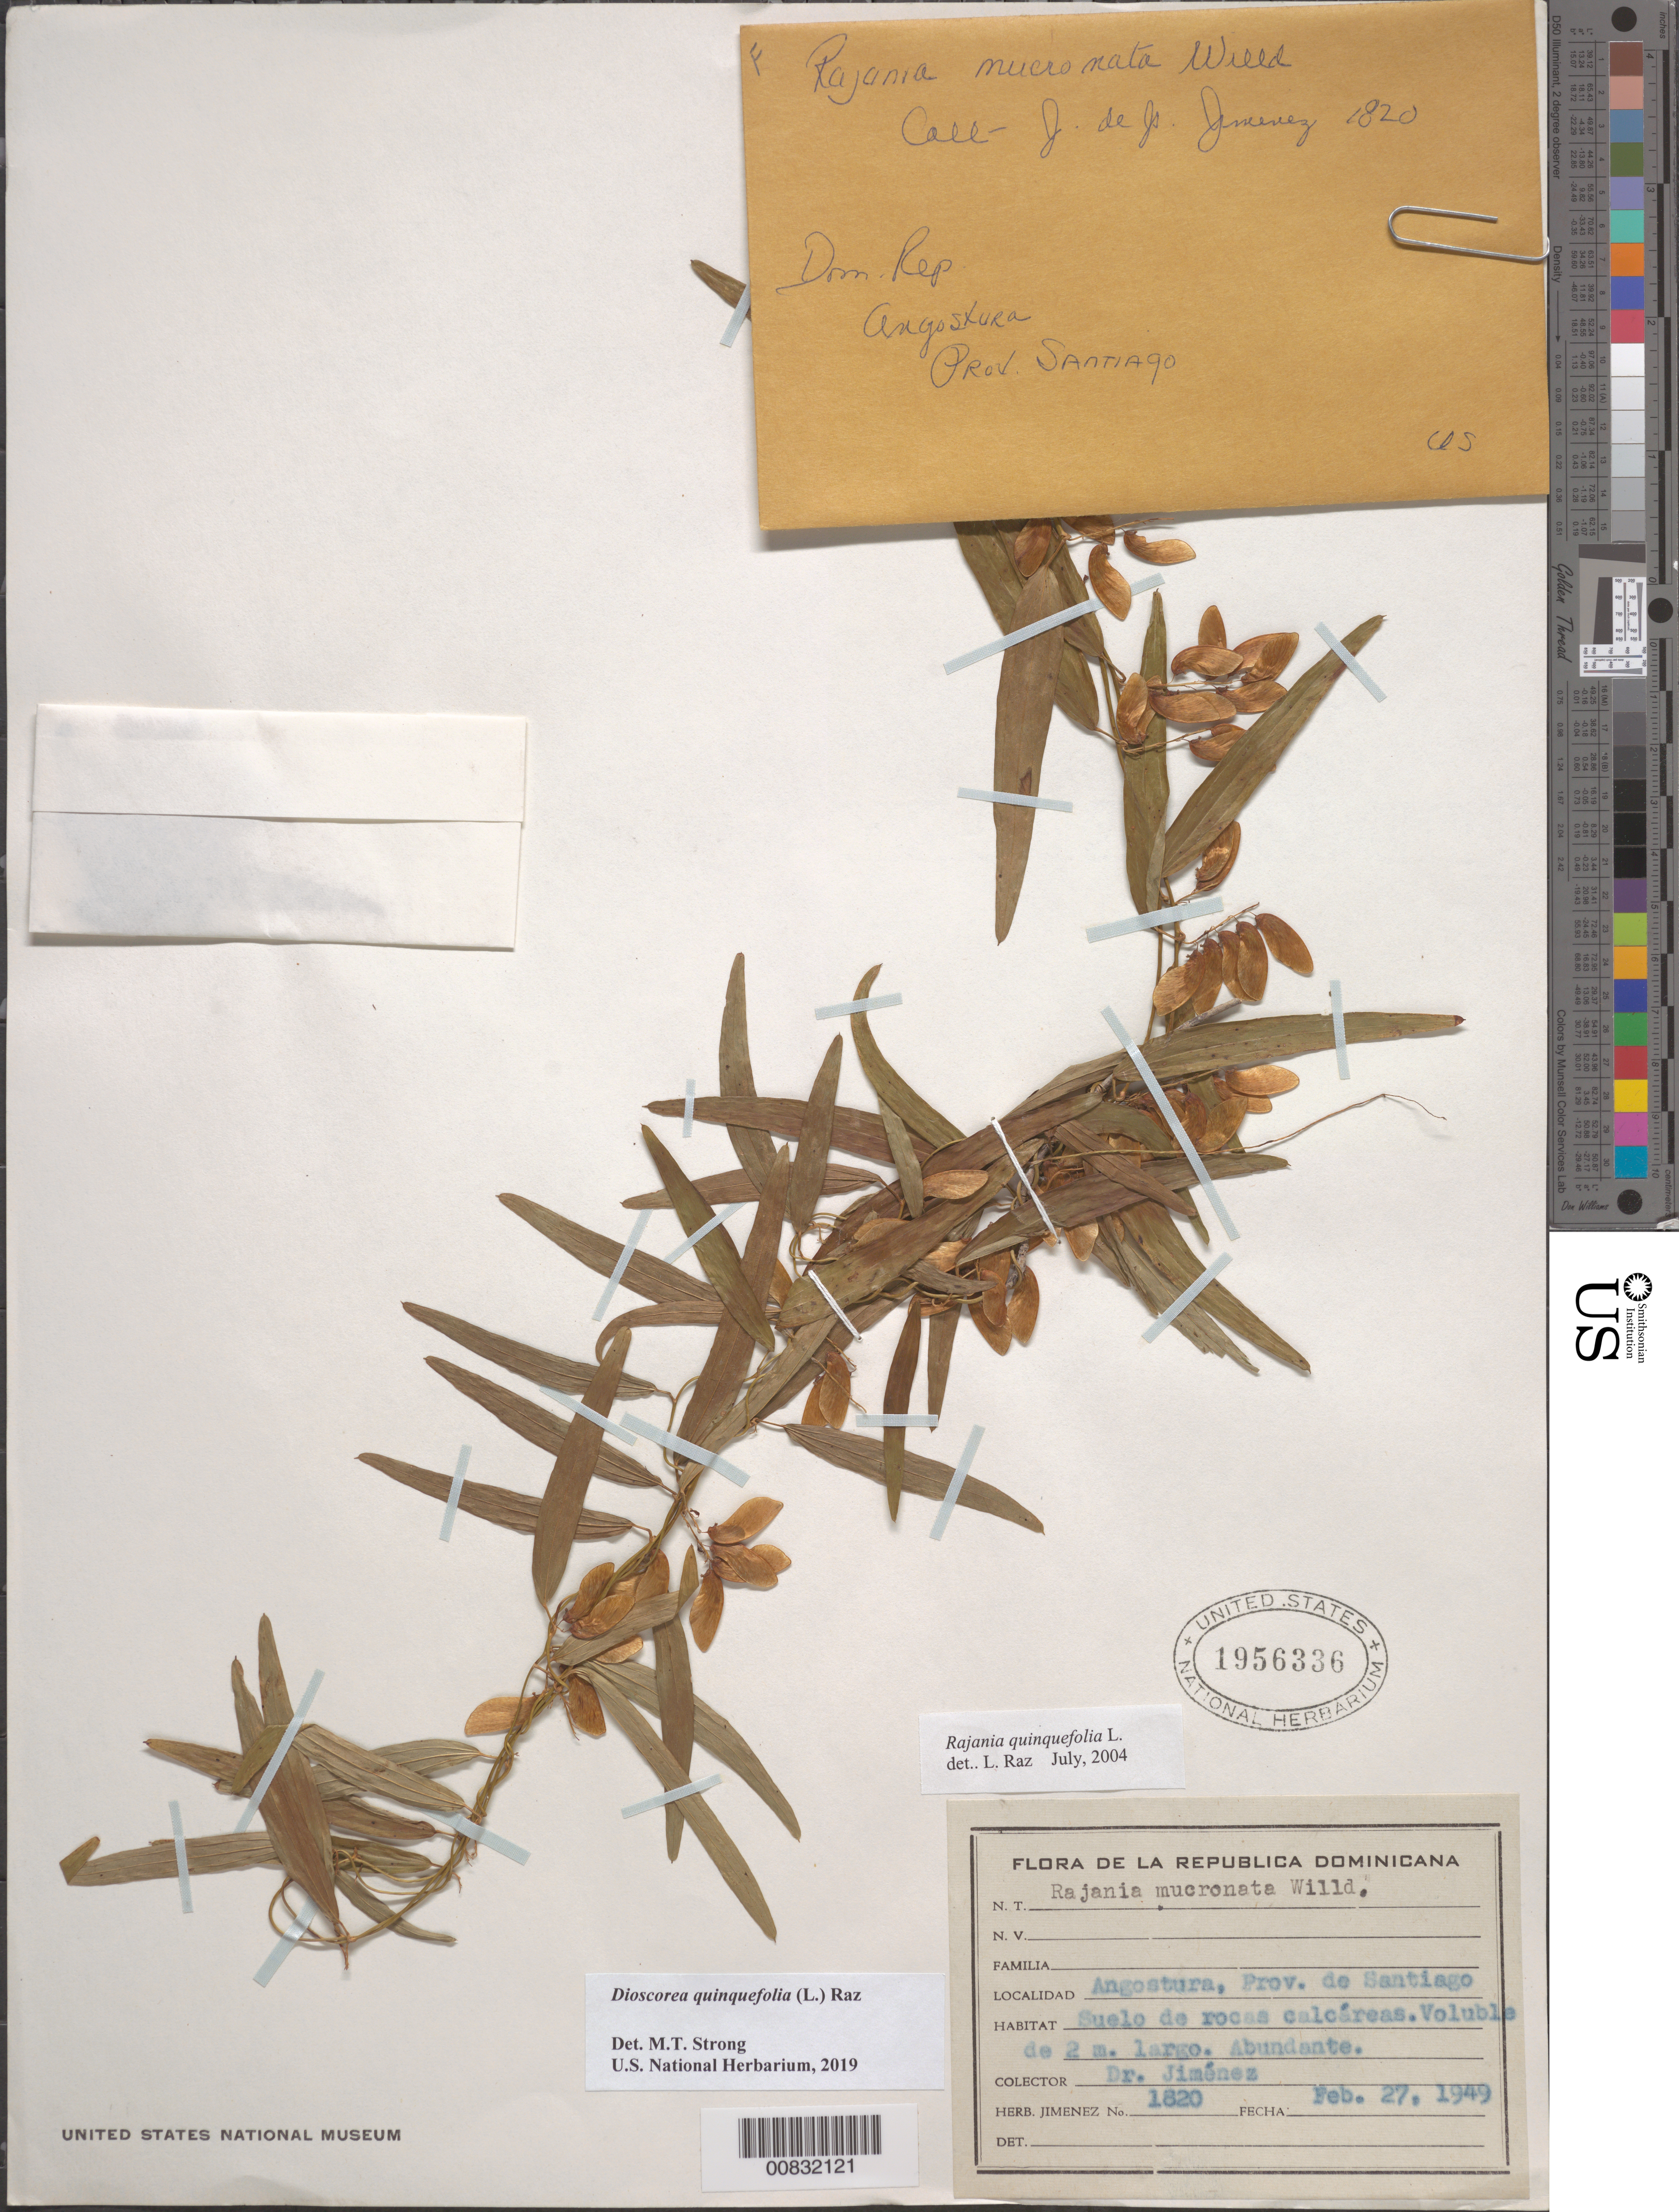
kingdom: Plantae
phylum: Tracheophyta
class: Liliopsida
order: Dioscoreales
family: Dioscoreaceae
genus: Dioscorea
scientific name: Dioscorea quinquefolia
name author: (L.) Raz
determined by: Strong, M. T., (US), Smithsonian Institution - National Museum of Natural History (UNITED STATES)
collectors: J. J. Jiménez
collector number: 1820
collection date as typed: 27 Feb 1949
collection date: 1949-02-27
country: Dominican Republic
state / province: Santiago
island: Hispaniola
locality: Angostura.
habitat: Suelo de rocas calcáreas.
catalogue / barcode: US 1956336